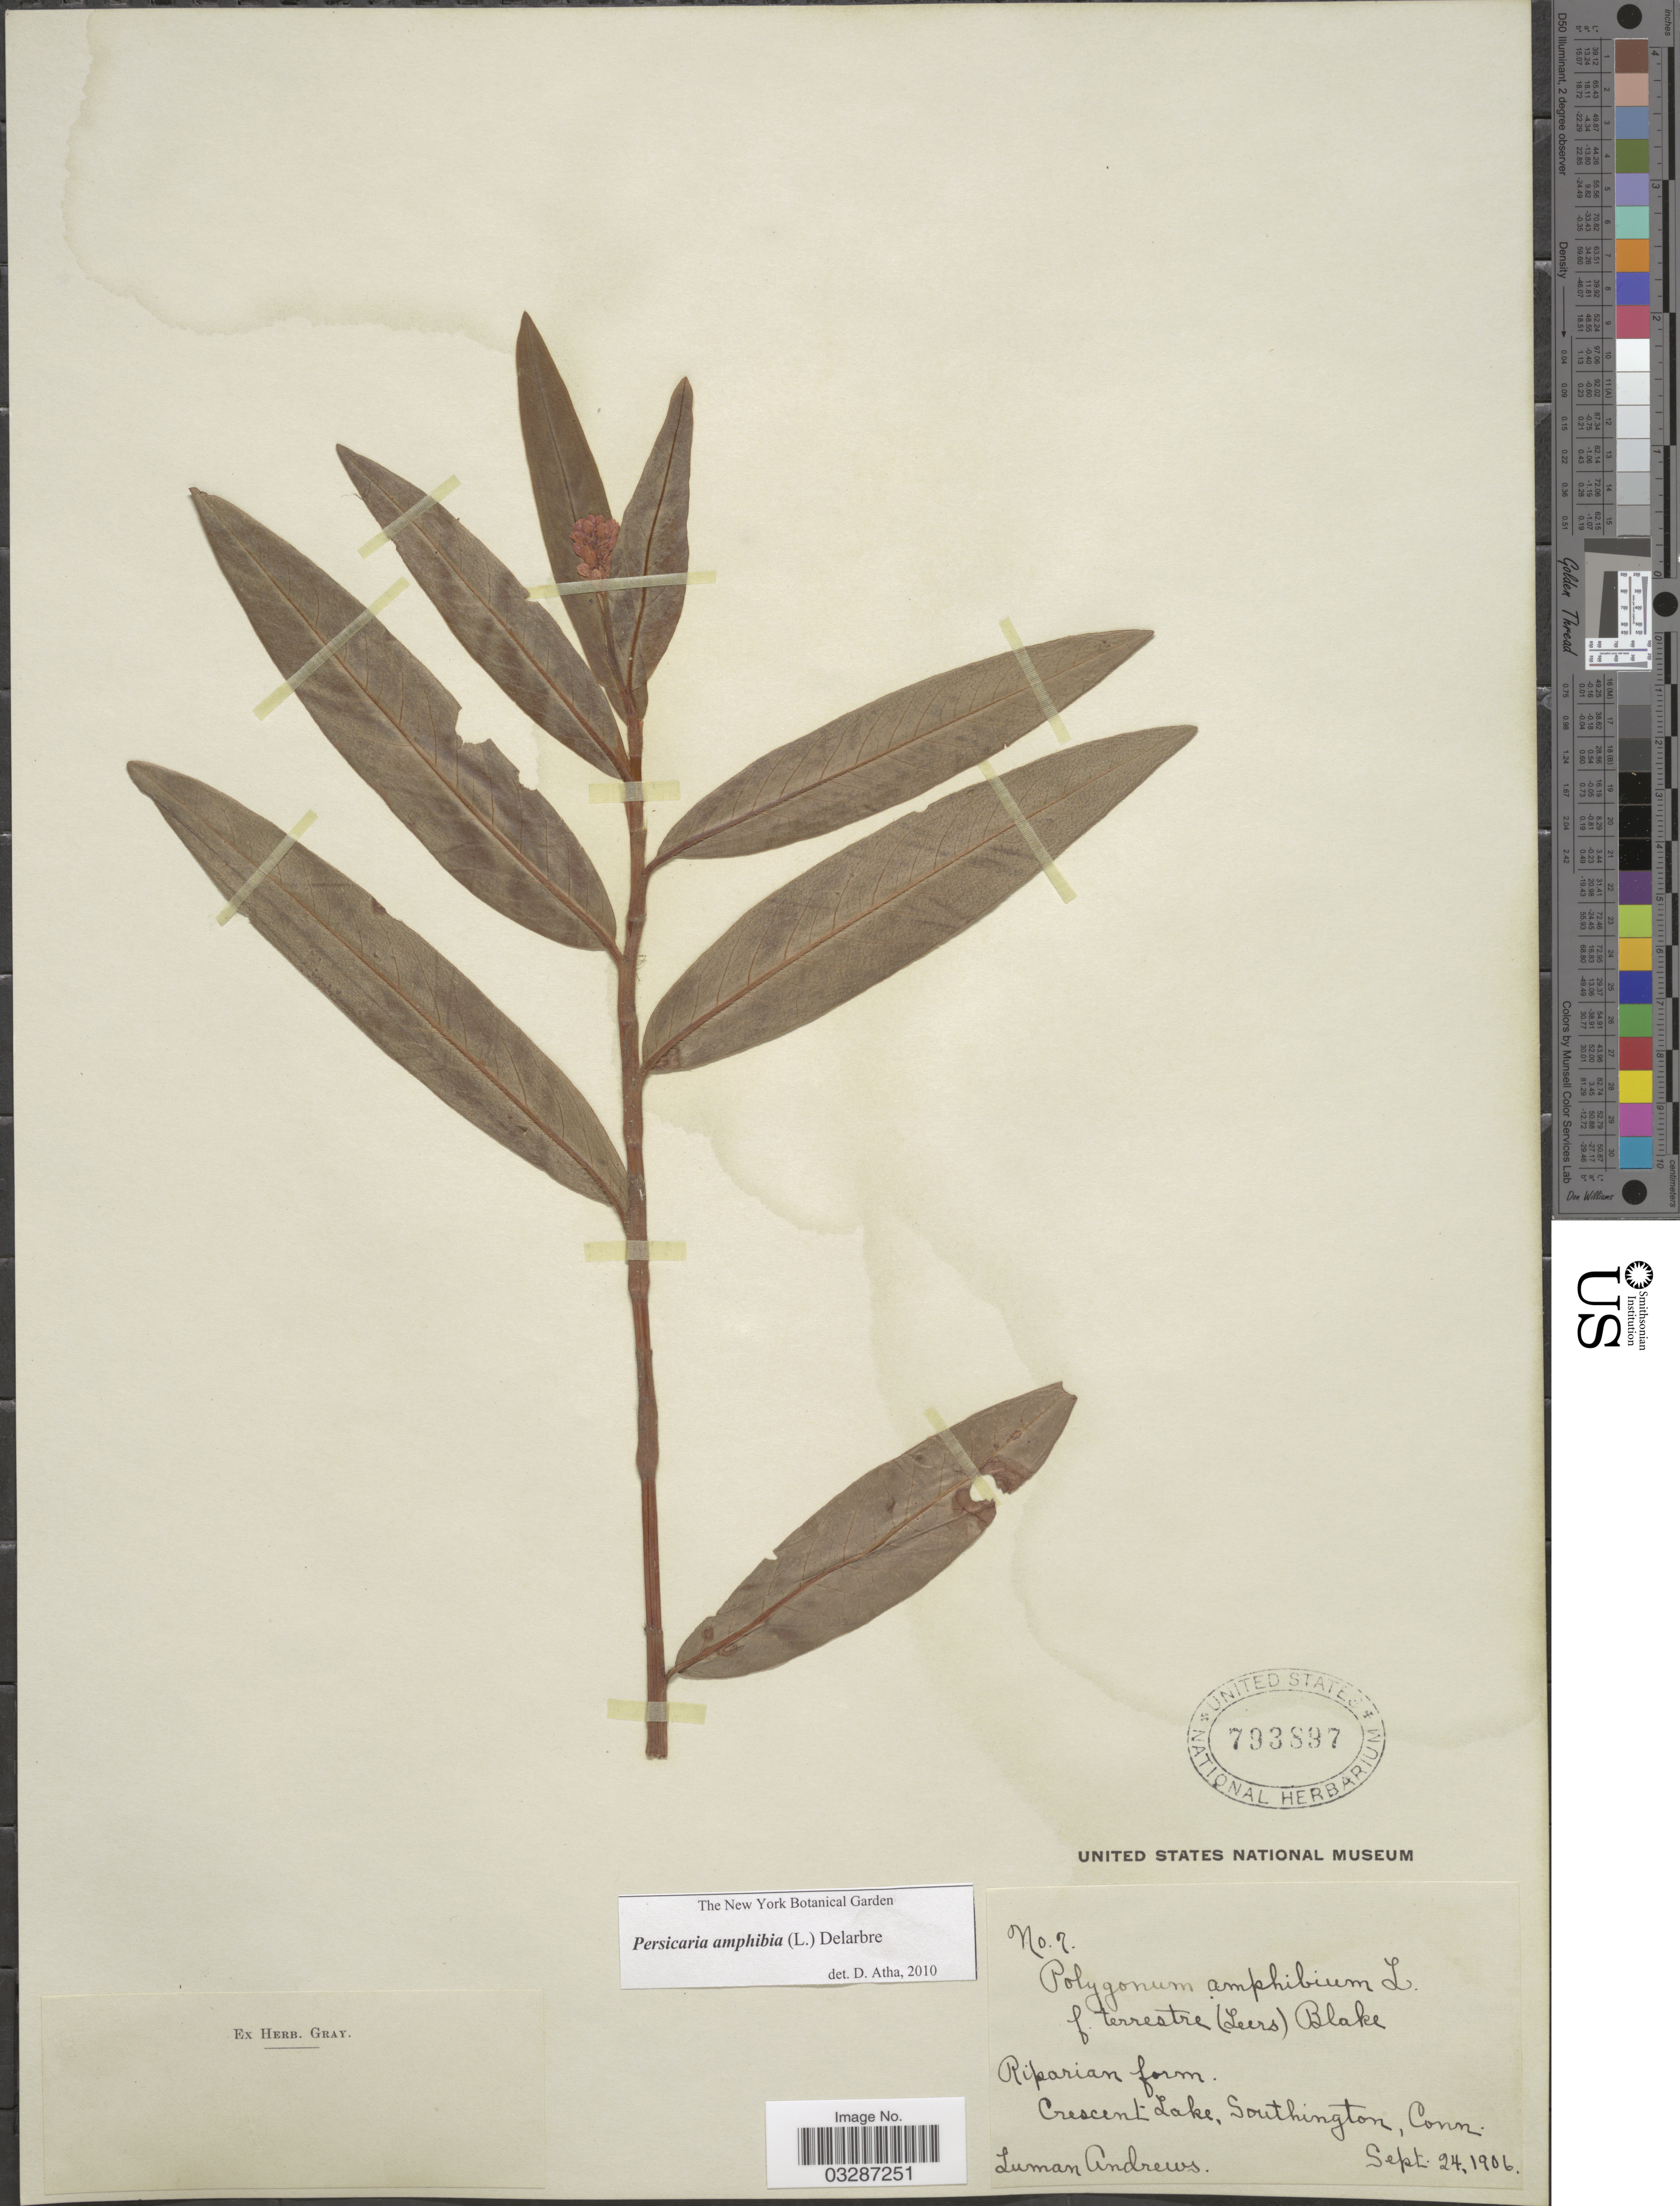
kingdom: Plantae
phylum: Tracheophyta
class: Magnoliopsida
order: Caryophyllales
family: Polygonaceae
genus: Persicaria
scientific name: Persicaria amphibia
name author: (L.) Delarbre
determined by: Atha, D. E.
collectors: L. Andrews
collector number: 7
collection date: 1906-09-24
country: United States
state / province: Connecticut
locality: Crescent Lake, Southington.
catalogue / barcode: US 793897